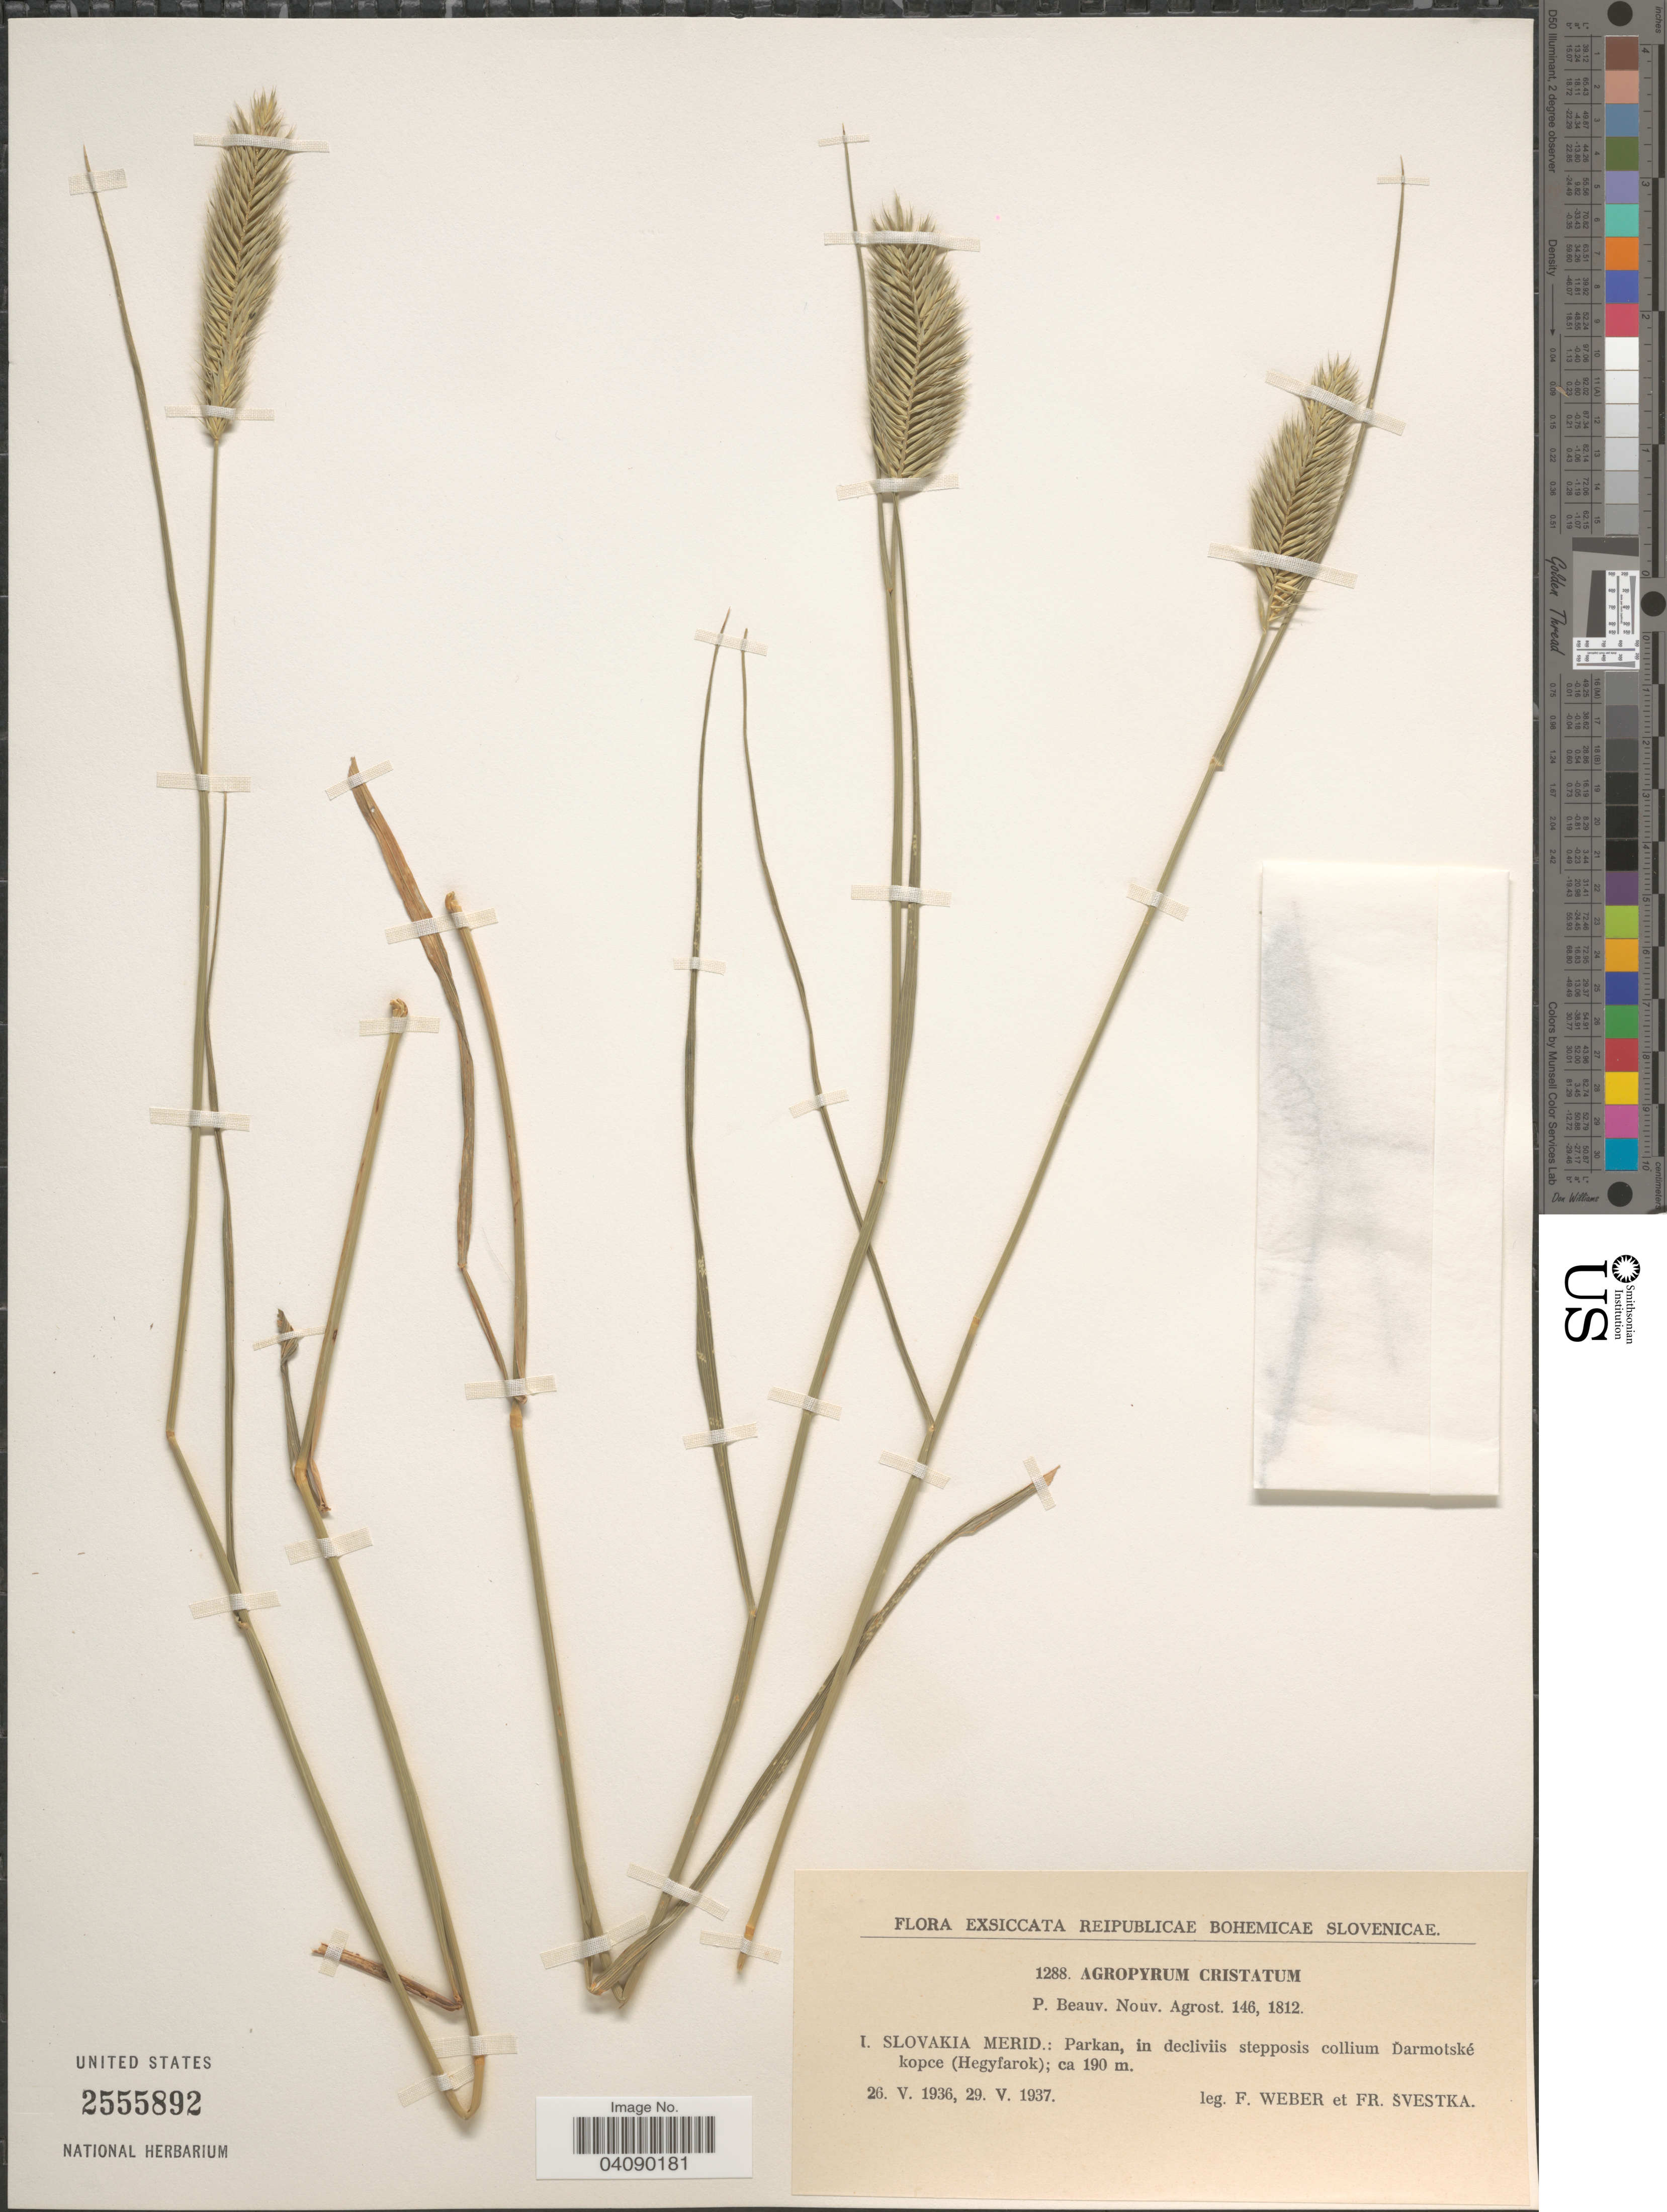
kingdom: Plantae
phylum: Tracheophyta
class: Liliopsida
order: Poales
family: Poaceae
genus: Agropyron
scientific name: Agropyron cristatum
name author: (L.) Gaertn.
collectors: F. Weber & F. Svestka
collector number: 1288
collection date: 1936-05-26/1937-05-29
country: Slovakia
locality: Slovakia Merid.: Parkan, in decliviis stepposis collium Ďarmotské kopce (Hegyfarok).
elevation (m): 190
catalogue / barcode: US 2555892